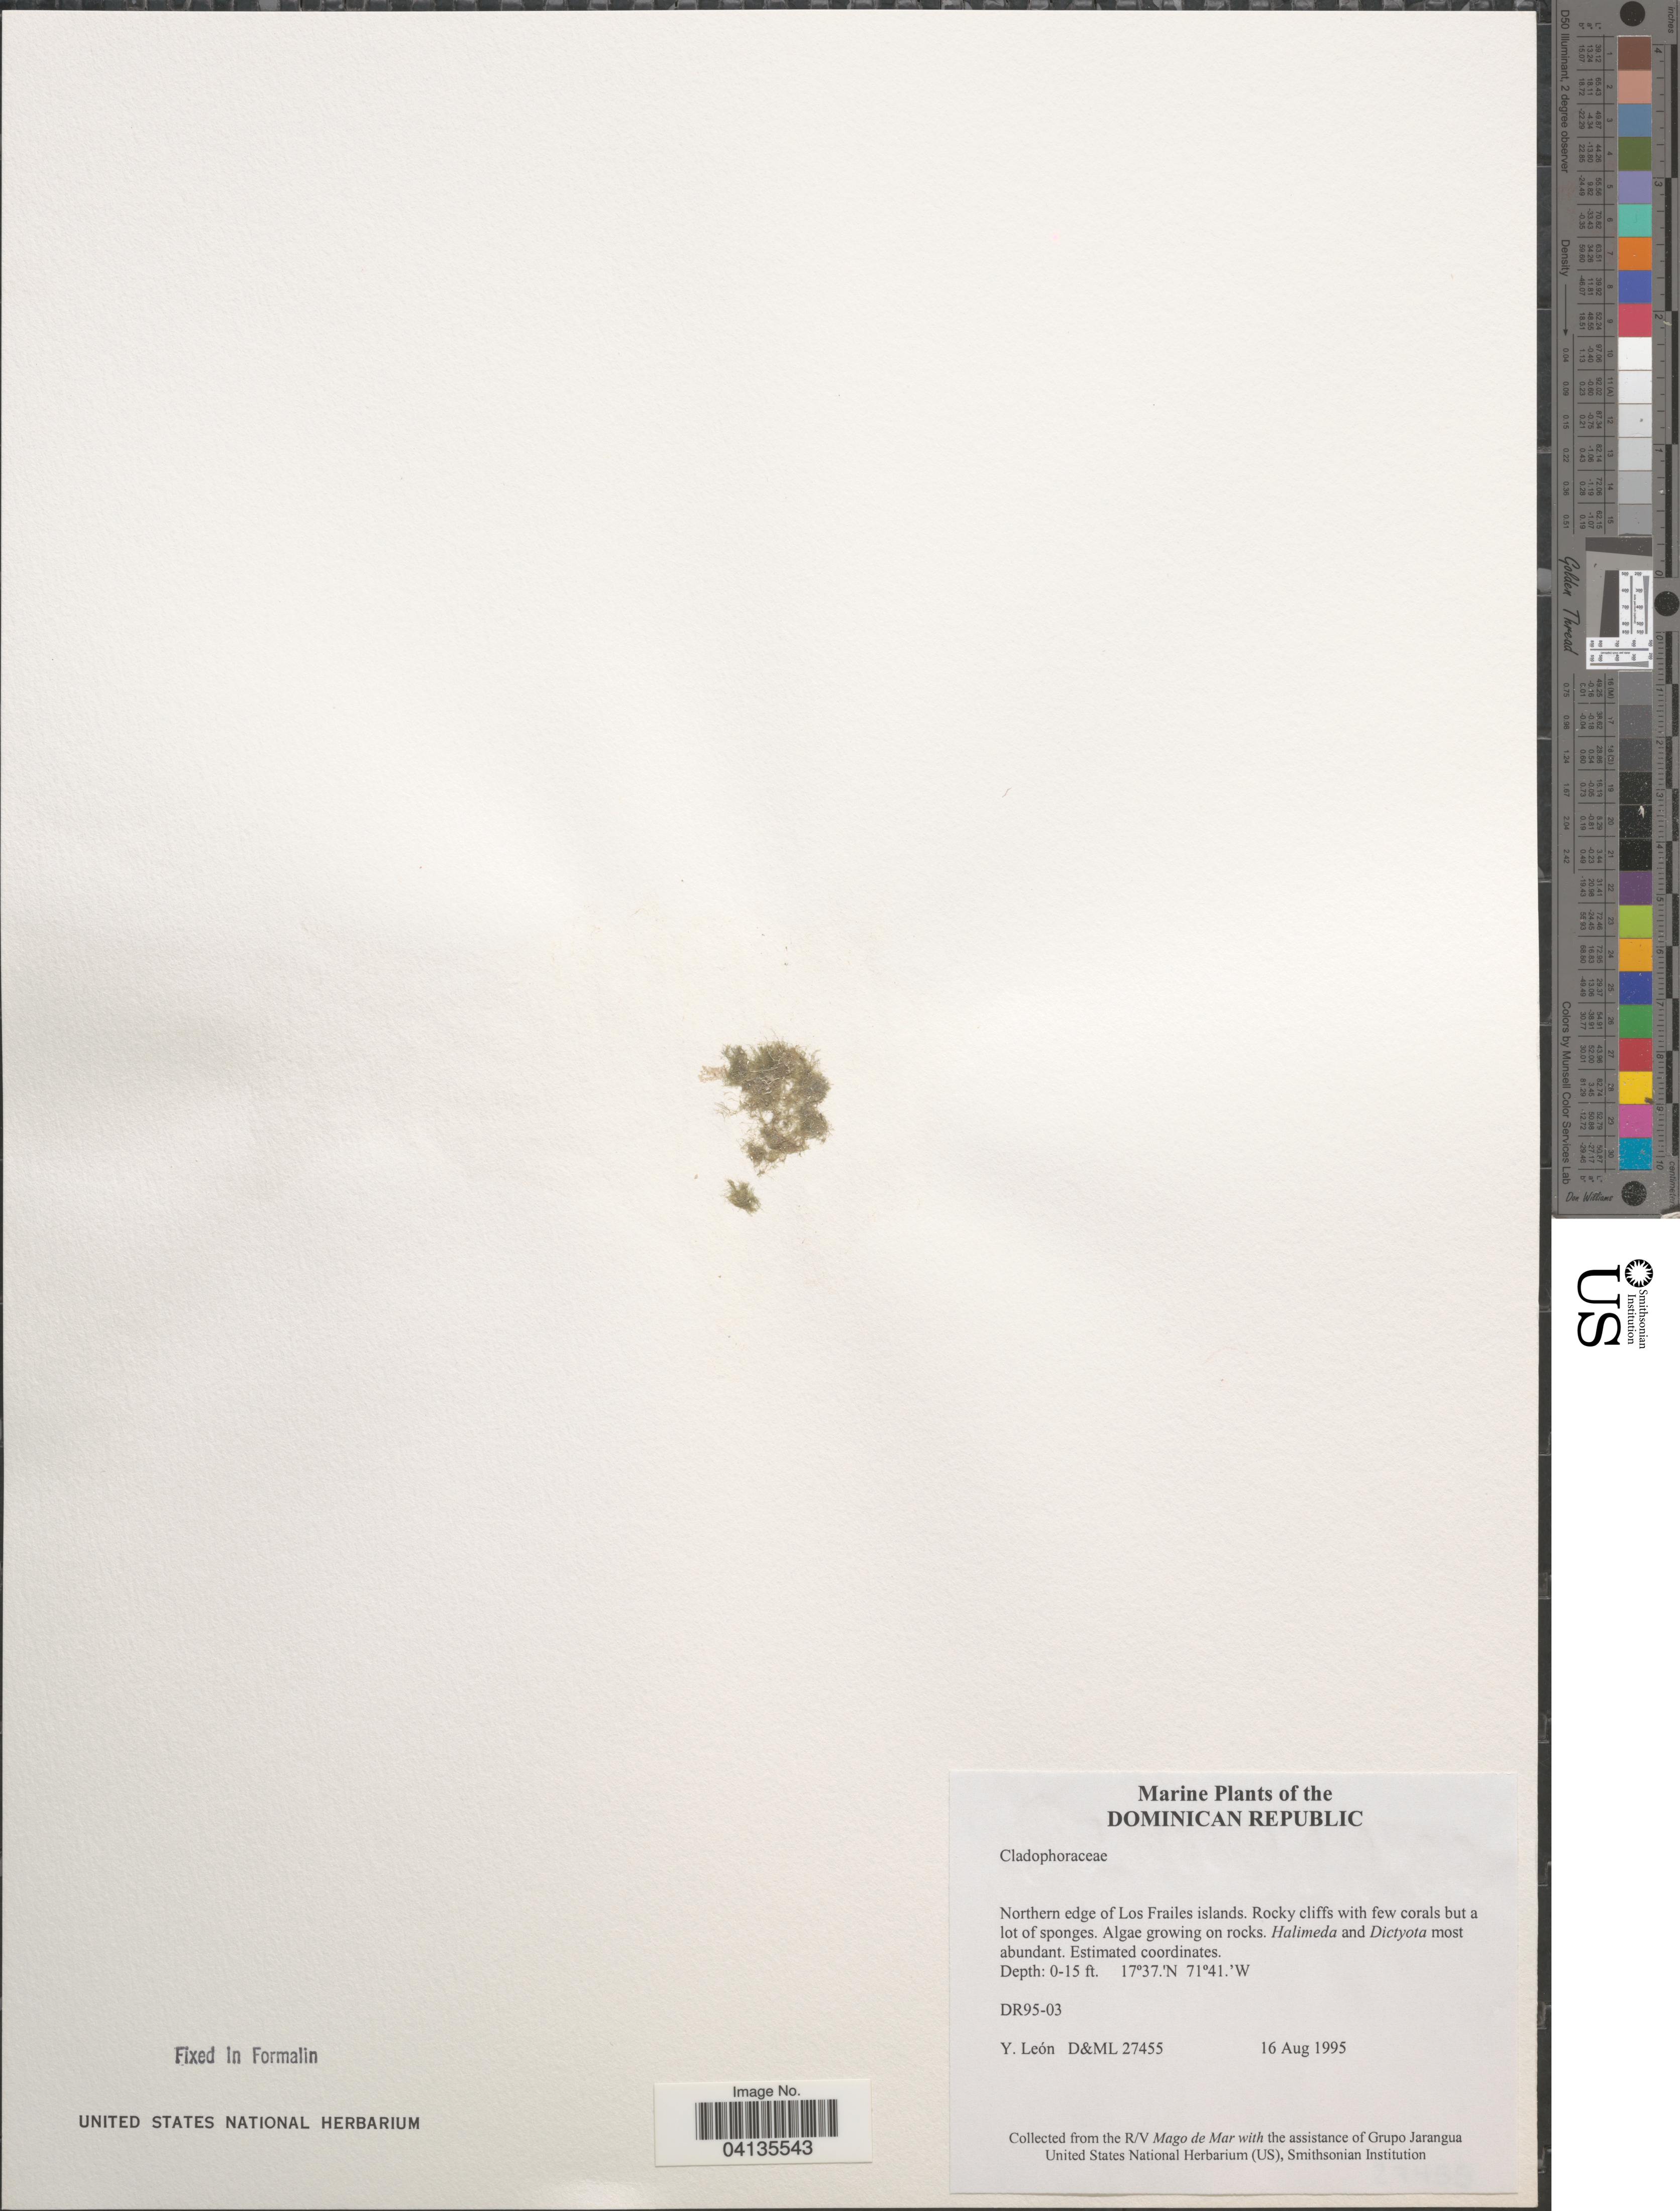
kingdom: Plantae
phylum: Chlorophyta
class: Ulvophyceae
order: Cladophorales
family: Cladophoraceae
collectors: Y. León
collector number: D&ML27455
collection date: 1995-08-16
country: Dominican Republic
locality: Northern edge of Los Frailes islands. DR95-03.